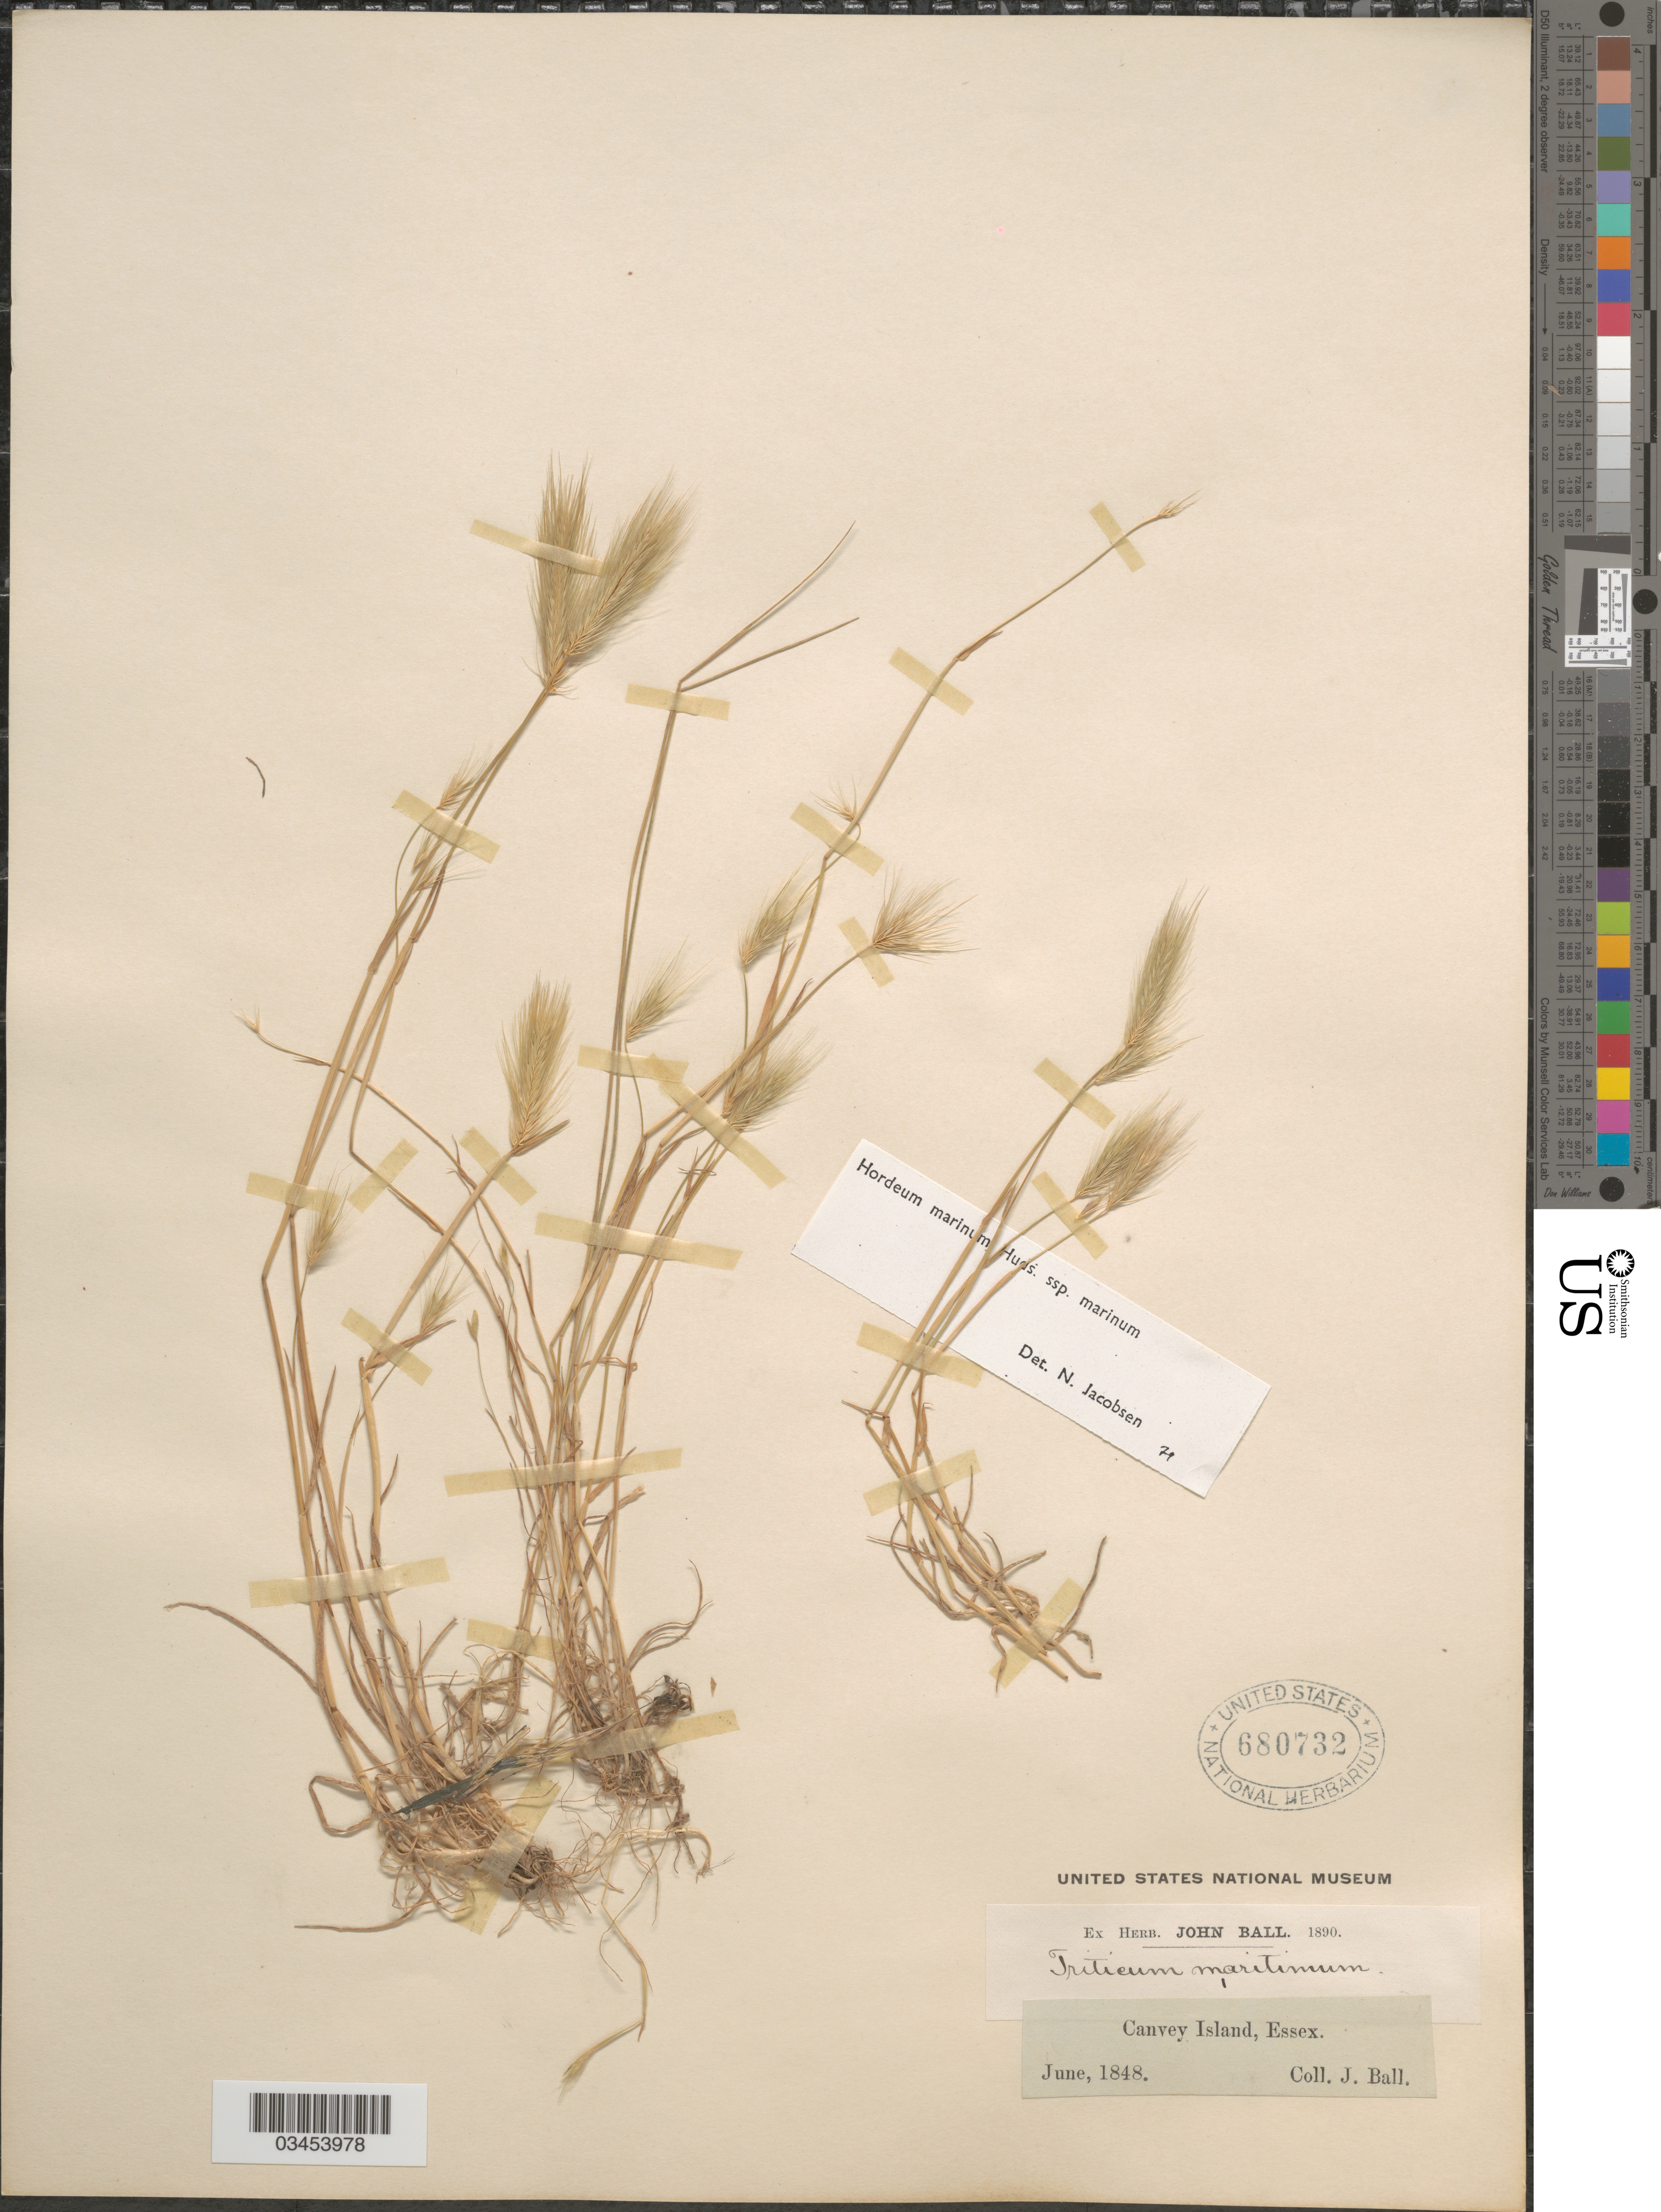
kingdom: Plantae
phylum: Tracheophyta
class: Liliopsida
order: Poales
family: Poaceae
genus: Hordeum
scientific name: Hordeum marinum subsp. marinum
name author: Huds.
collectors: J. Ball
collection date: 1848-06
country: United Kingdom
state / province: England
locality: Canvey Island, Essex.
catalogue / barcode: US 680732